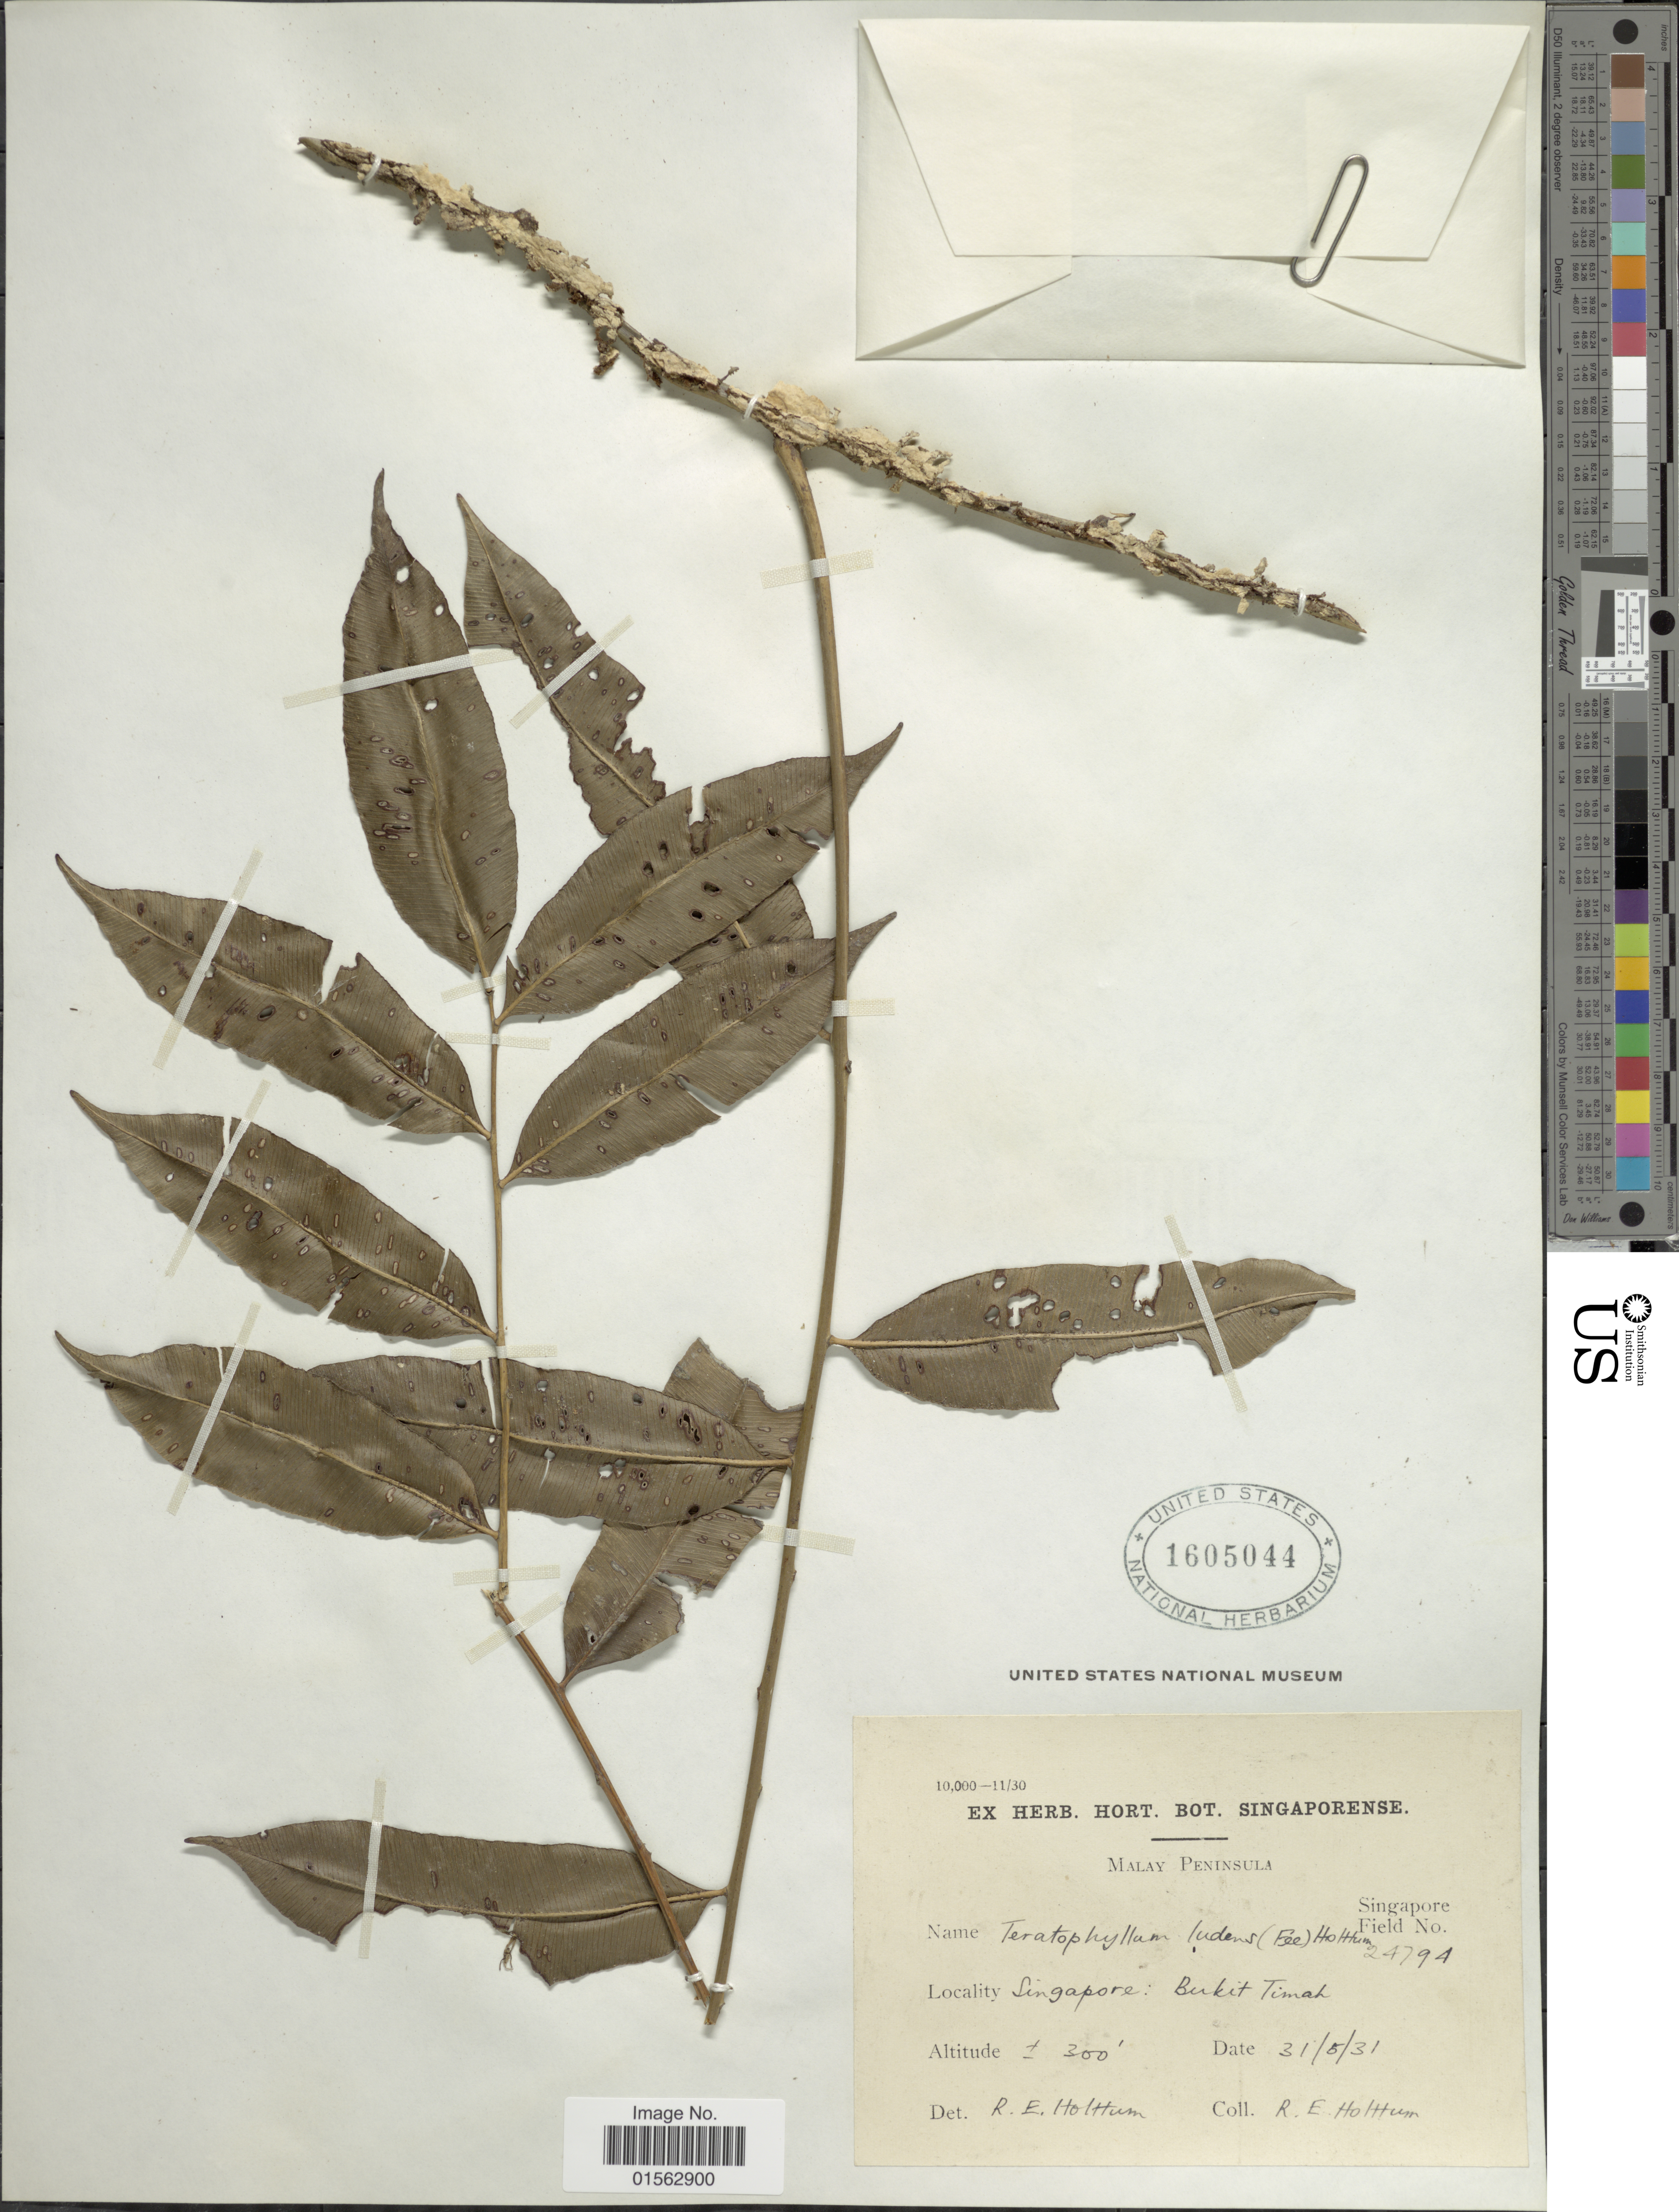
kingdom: Plantae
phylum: Tracheophyta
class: Polypodiopsida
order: Polypodiales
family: Dryopteridaceae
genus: Teratophyllum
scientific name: Teratophyllum ludens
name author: (Fée) Holttum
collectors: R. E. Holttum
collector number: Singapore Field 24794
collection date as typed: Transcribed d/m/y: 31/5/31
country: Singapore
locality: Malay Peninsula, Singapore: Bukit Timah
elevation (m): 91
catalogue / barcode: US 1605044